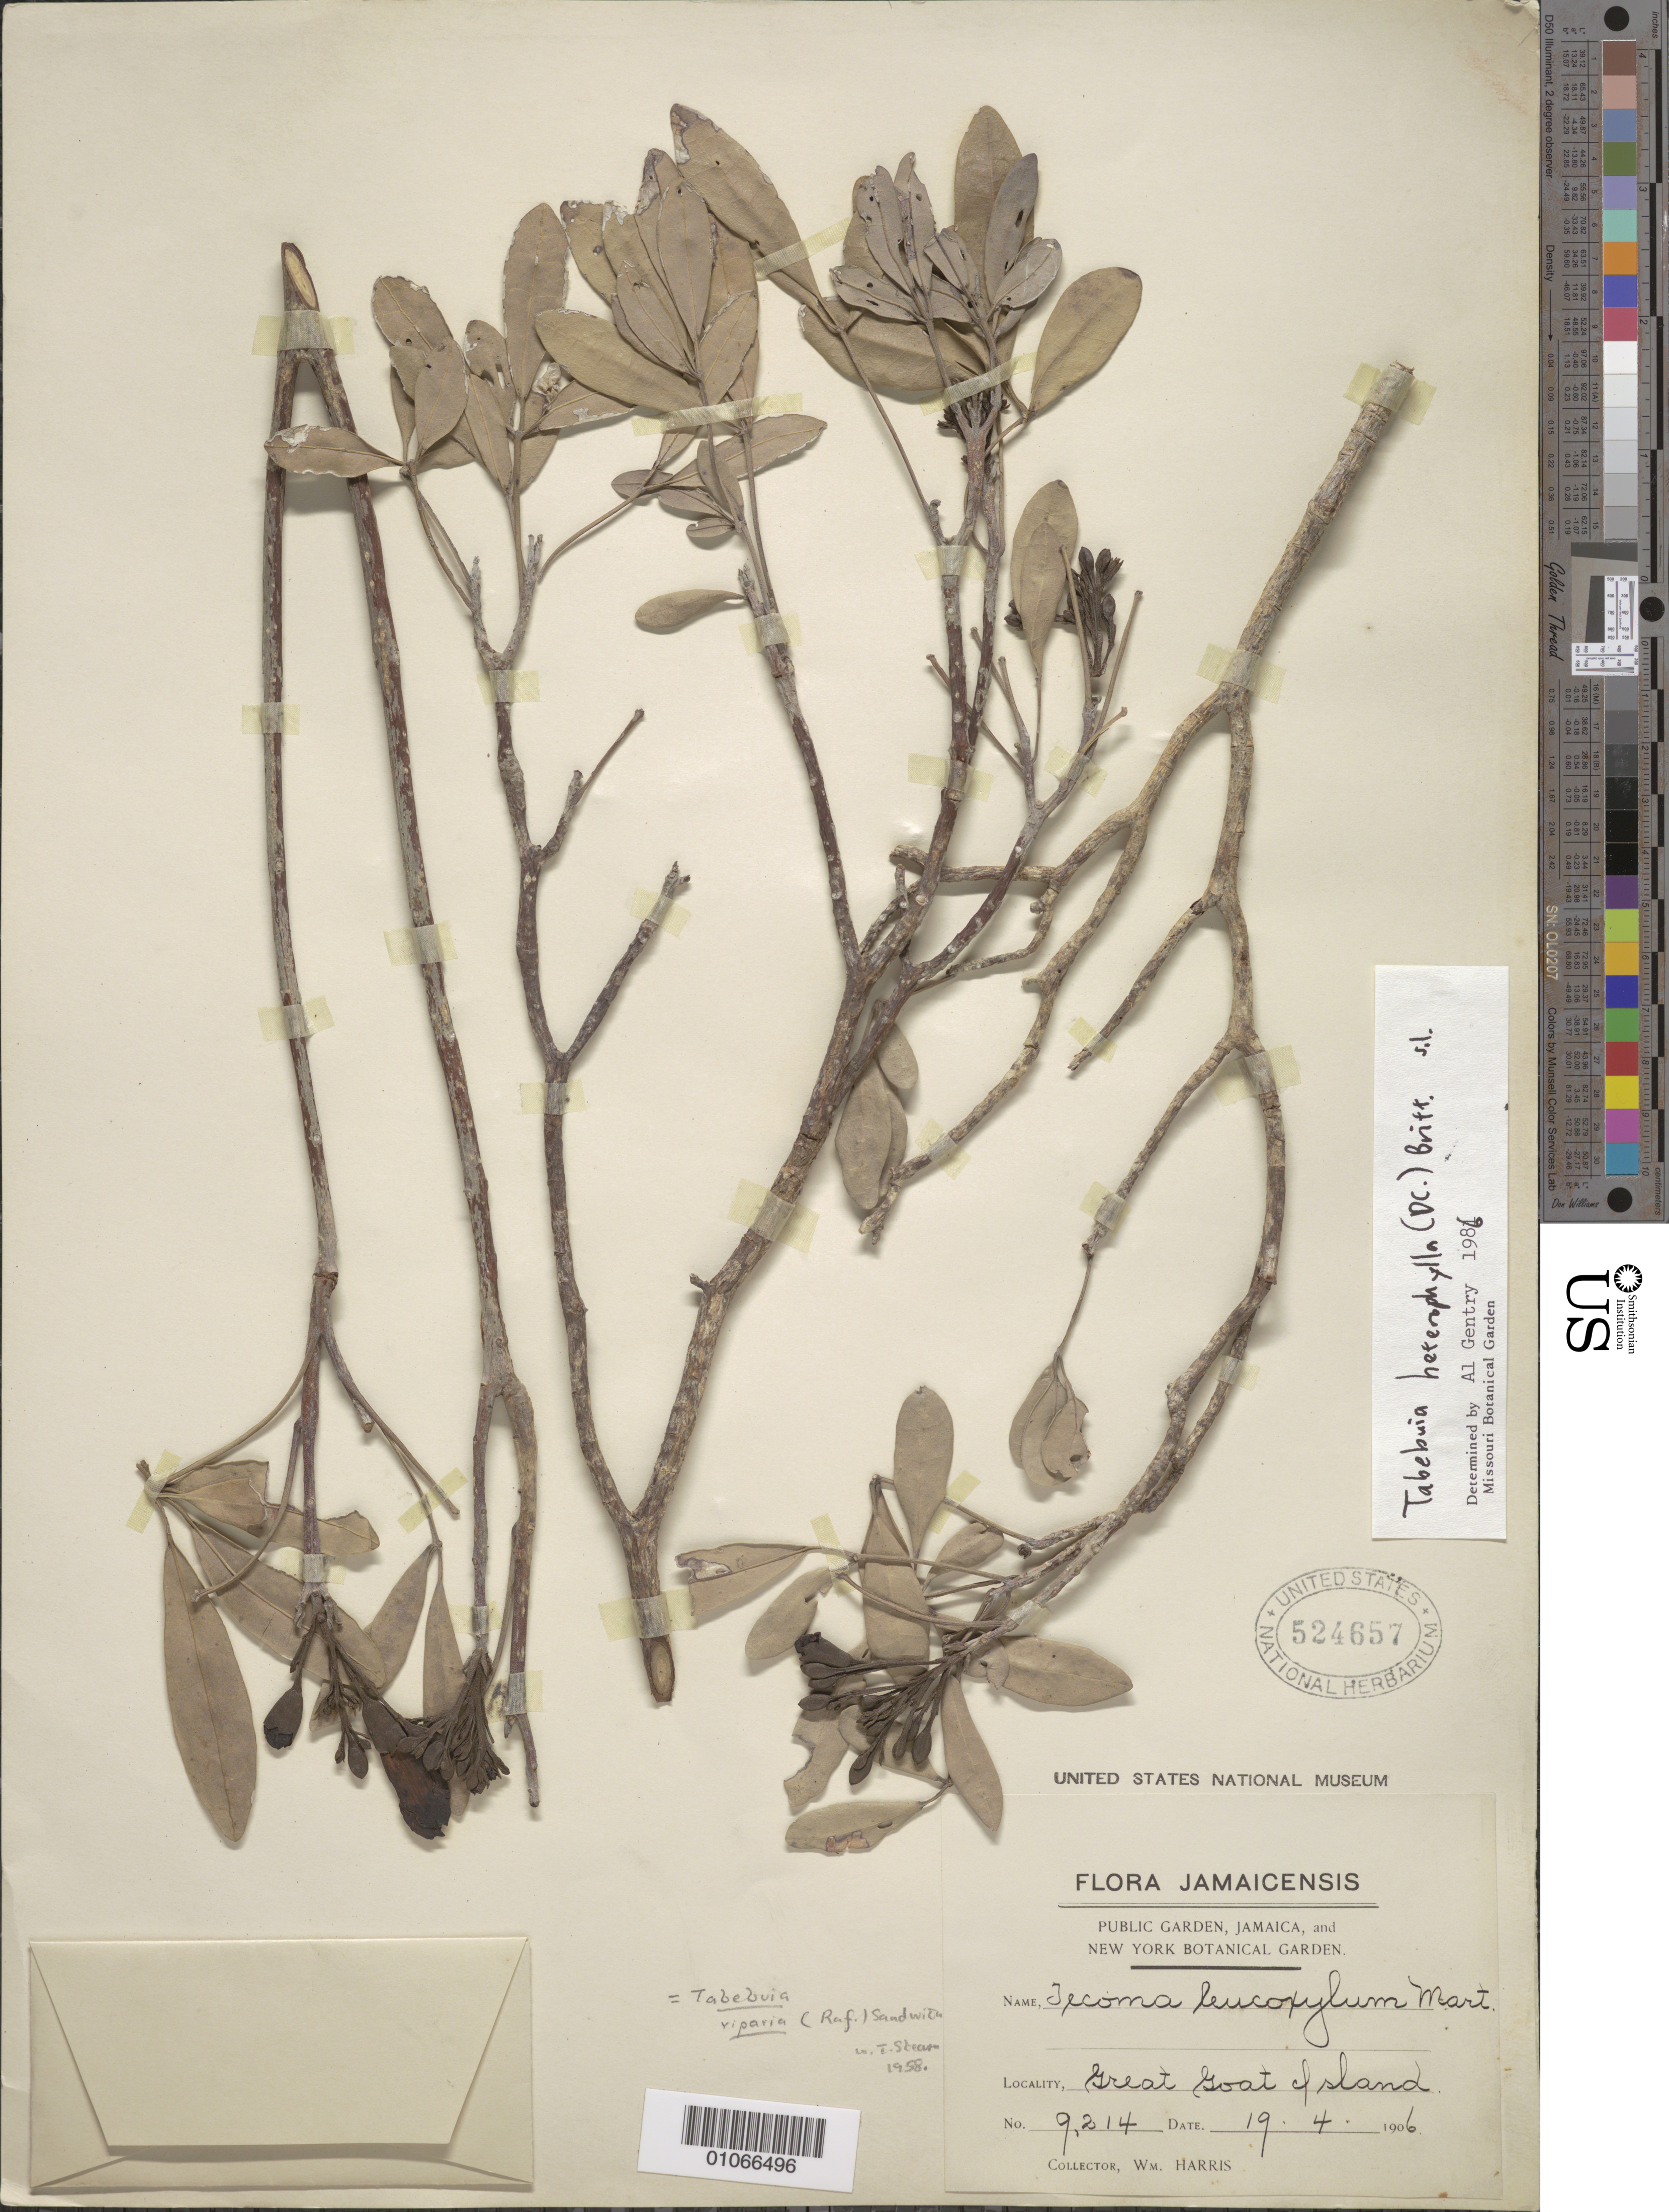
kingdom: Plantae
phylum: Tracheophyta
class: Magnoliopsida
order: Lamiales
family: Bignoniaceae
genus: Tabebuia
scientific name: Tabebuia heterophylla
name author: (DC.) Britton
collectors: W. H. Harris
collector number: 9214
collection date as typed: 14 Apr 1906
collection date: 1906-04-14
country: Jamaica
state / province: Saint Catherine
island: Great Goat Island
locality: Great Goat Island.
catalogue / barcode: US 524657